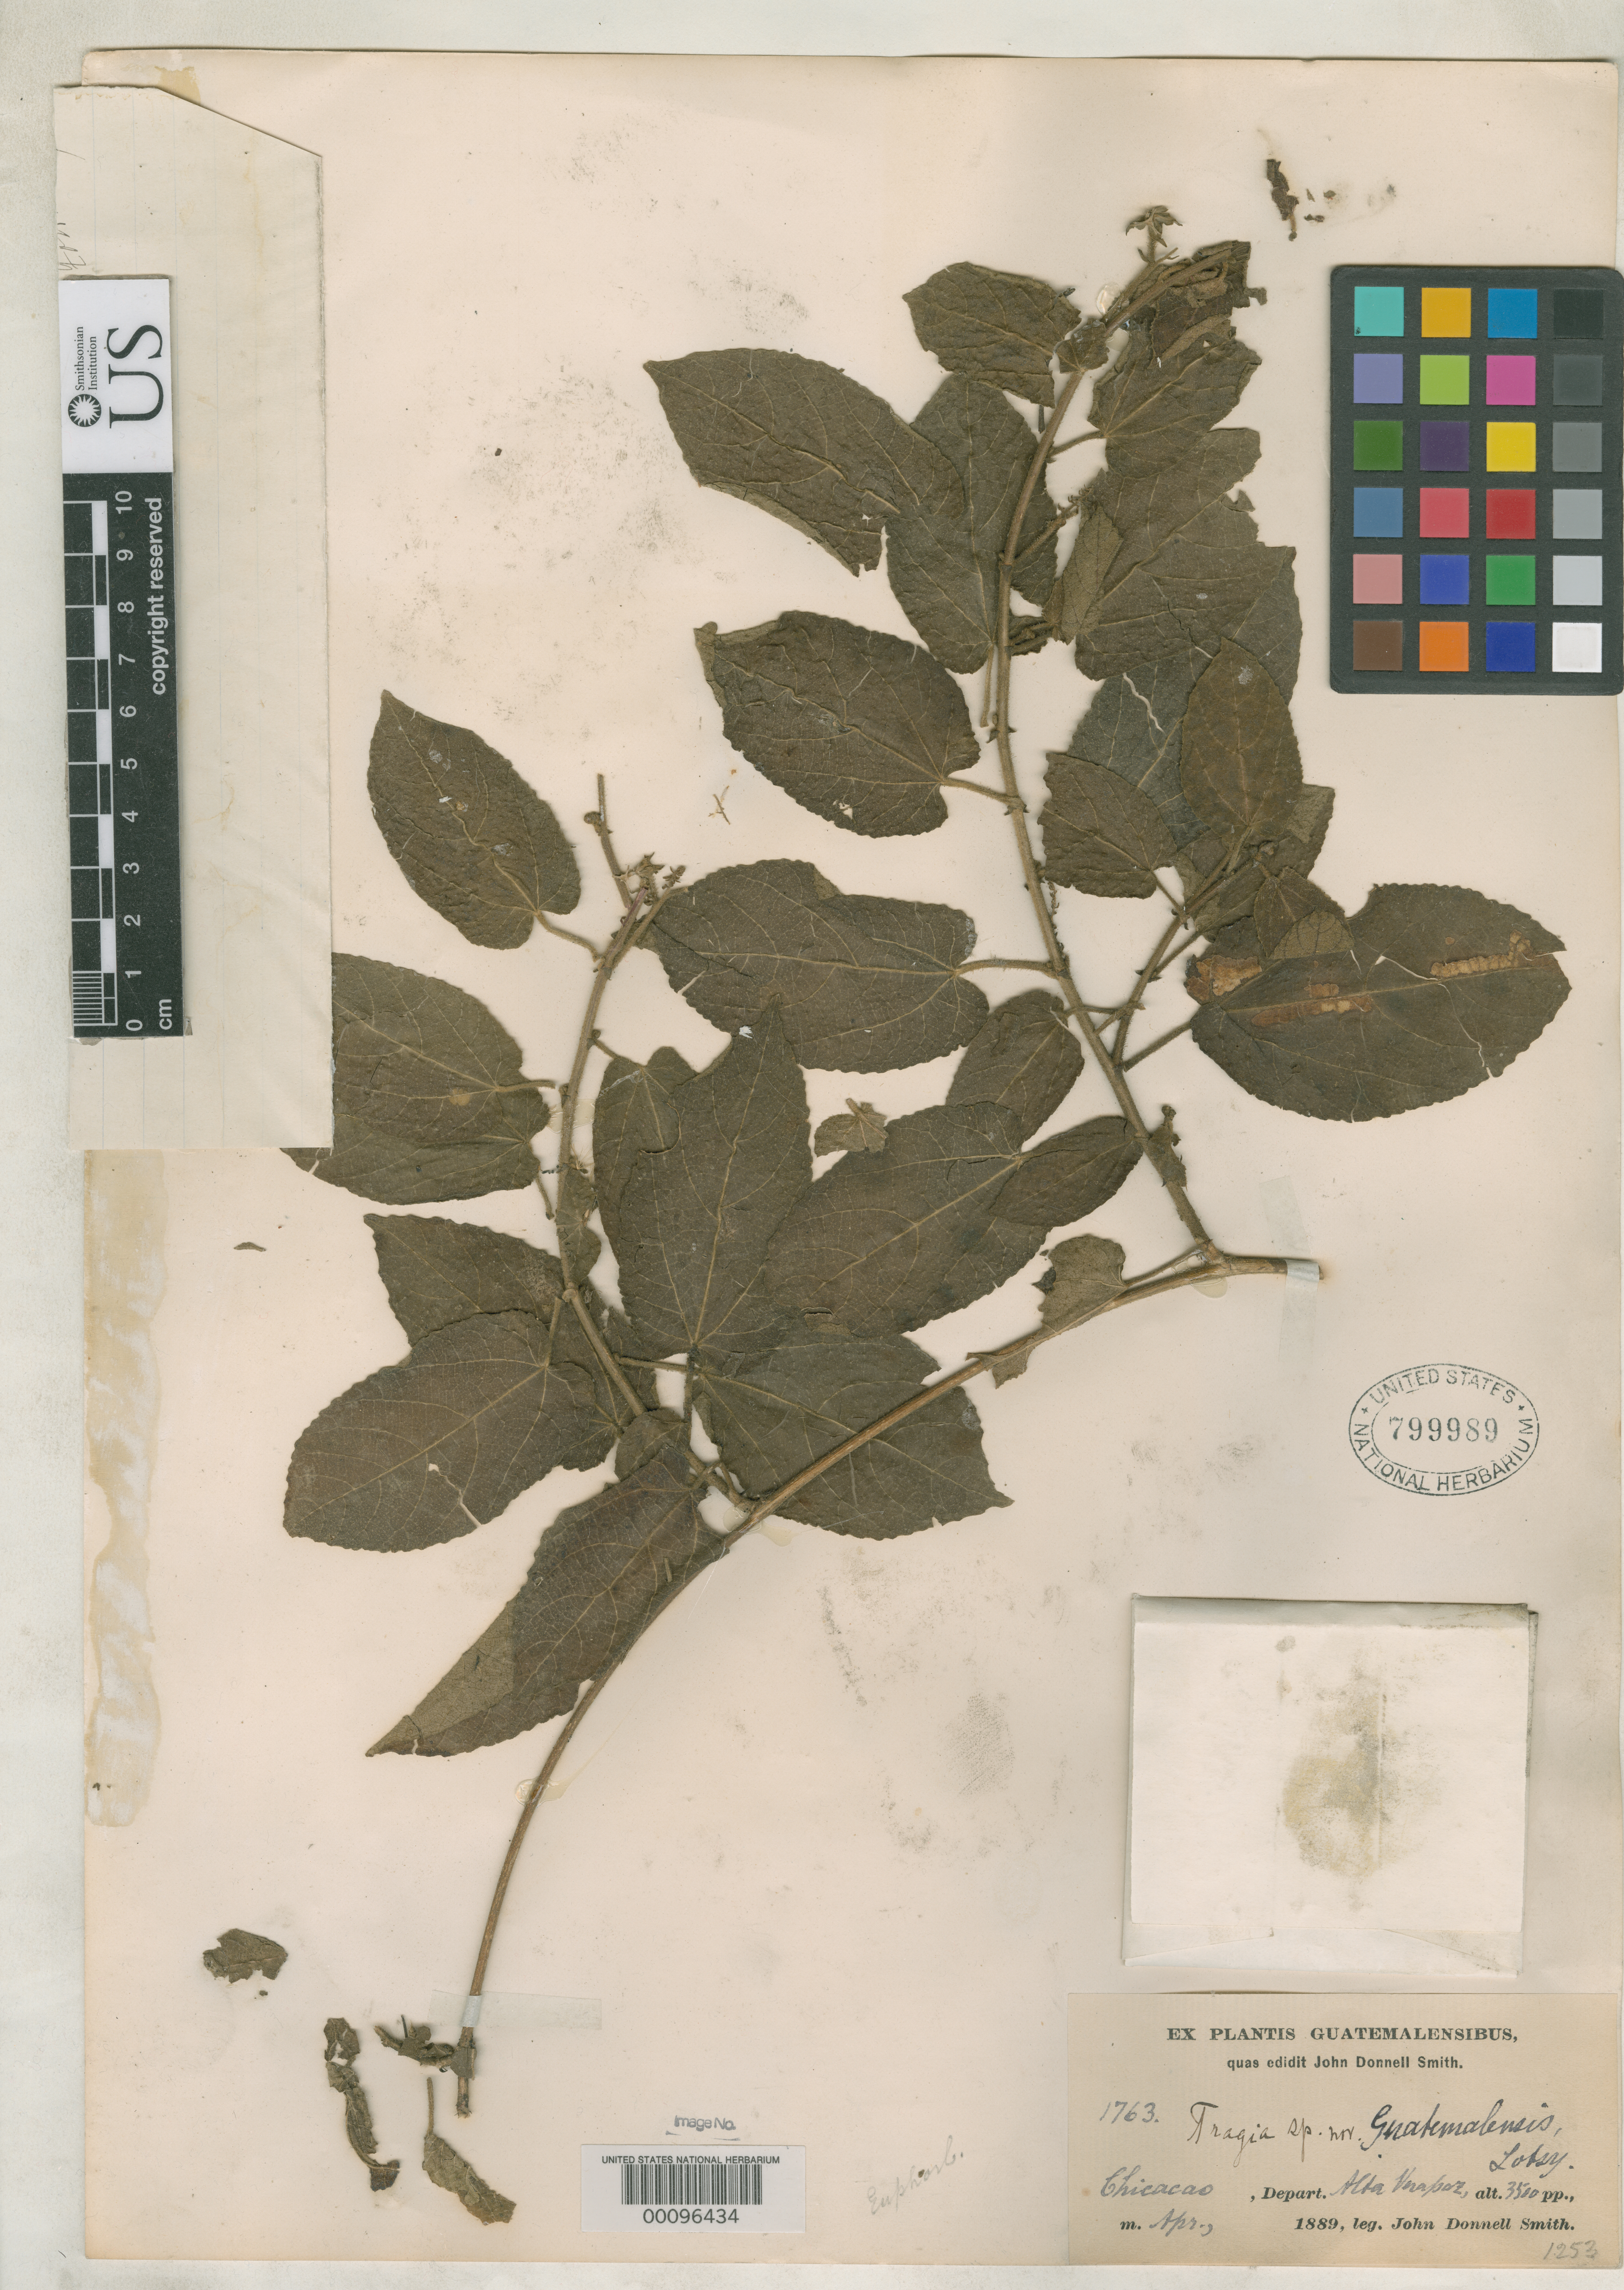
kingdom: Plantae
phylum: Tracheophyta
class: Magnoliopsida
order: Malpighiales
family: Euphorbiaceae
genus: Tragia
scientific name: Tragia guatemalensis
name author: Lotsy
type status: Type Collection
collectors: J. Donnell Smith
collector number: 1763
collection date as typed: Apr 1889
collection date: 1889-04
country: Guatemala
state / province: Alta Verapaz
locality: Chicacao.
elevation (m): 1067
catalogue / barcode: US 799989